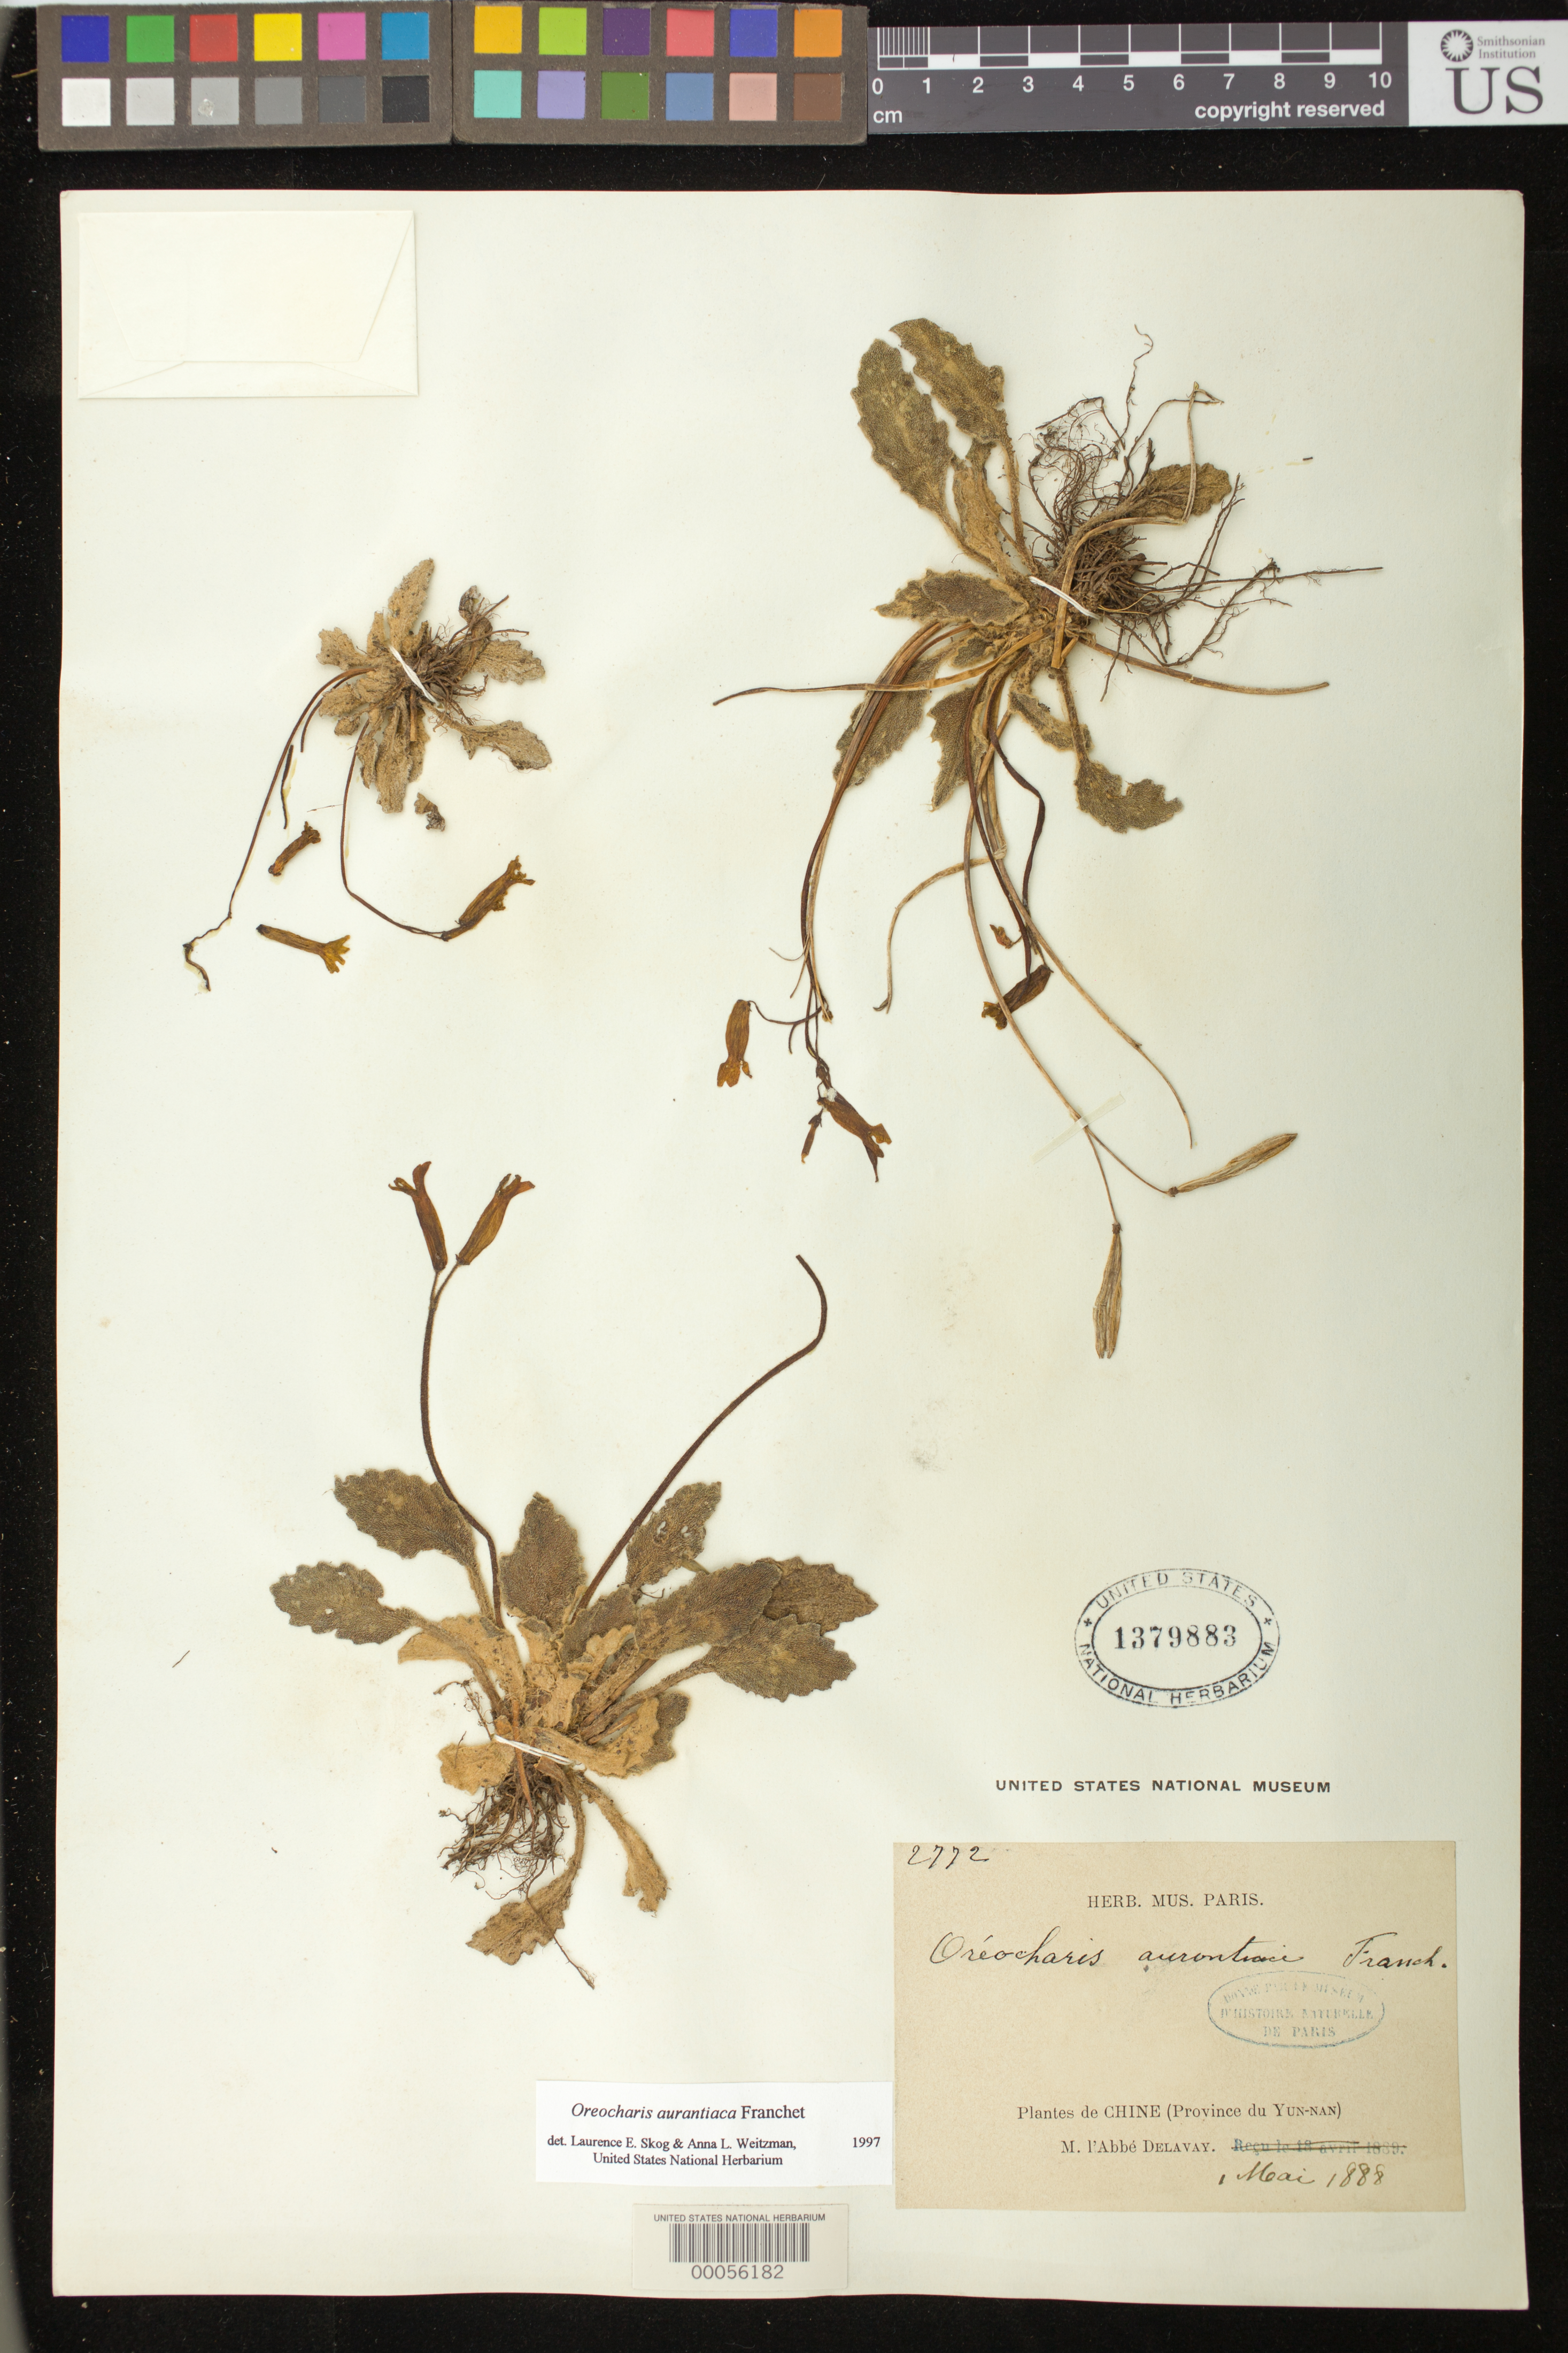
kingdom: Plantae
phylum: Tracheophyta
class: Magnoliopsida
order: Lamiales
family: Gesneriaceae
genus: Oreocharis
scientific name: Oreocharis aurantiaca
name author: Franch.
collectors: P. Delavay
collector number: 2772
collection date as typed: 01 May 1888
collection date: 1888-05-01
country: China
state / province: Yunnan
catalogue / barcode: US 1379883